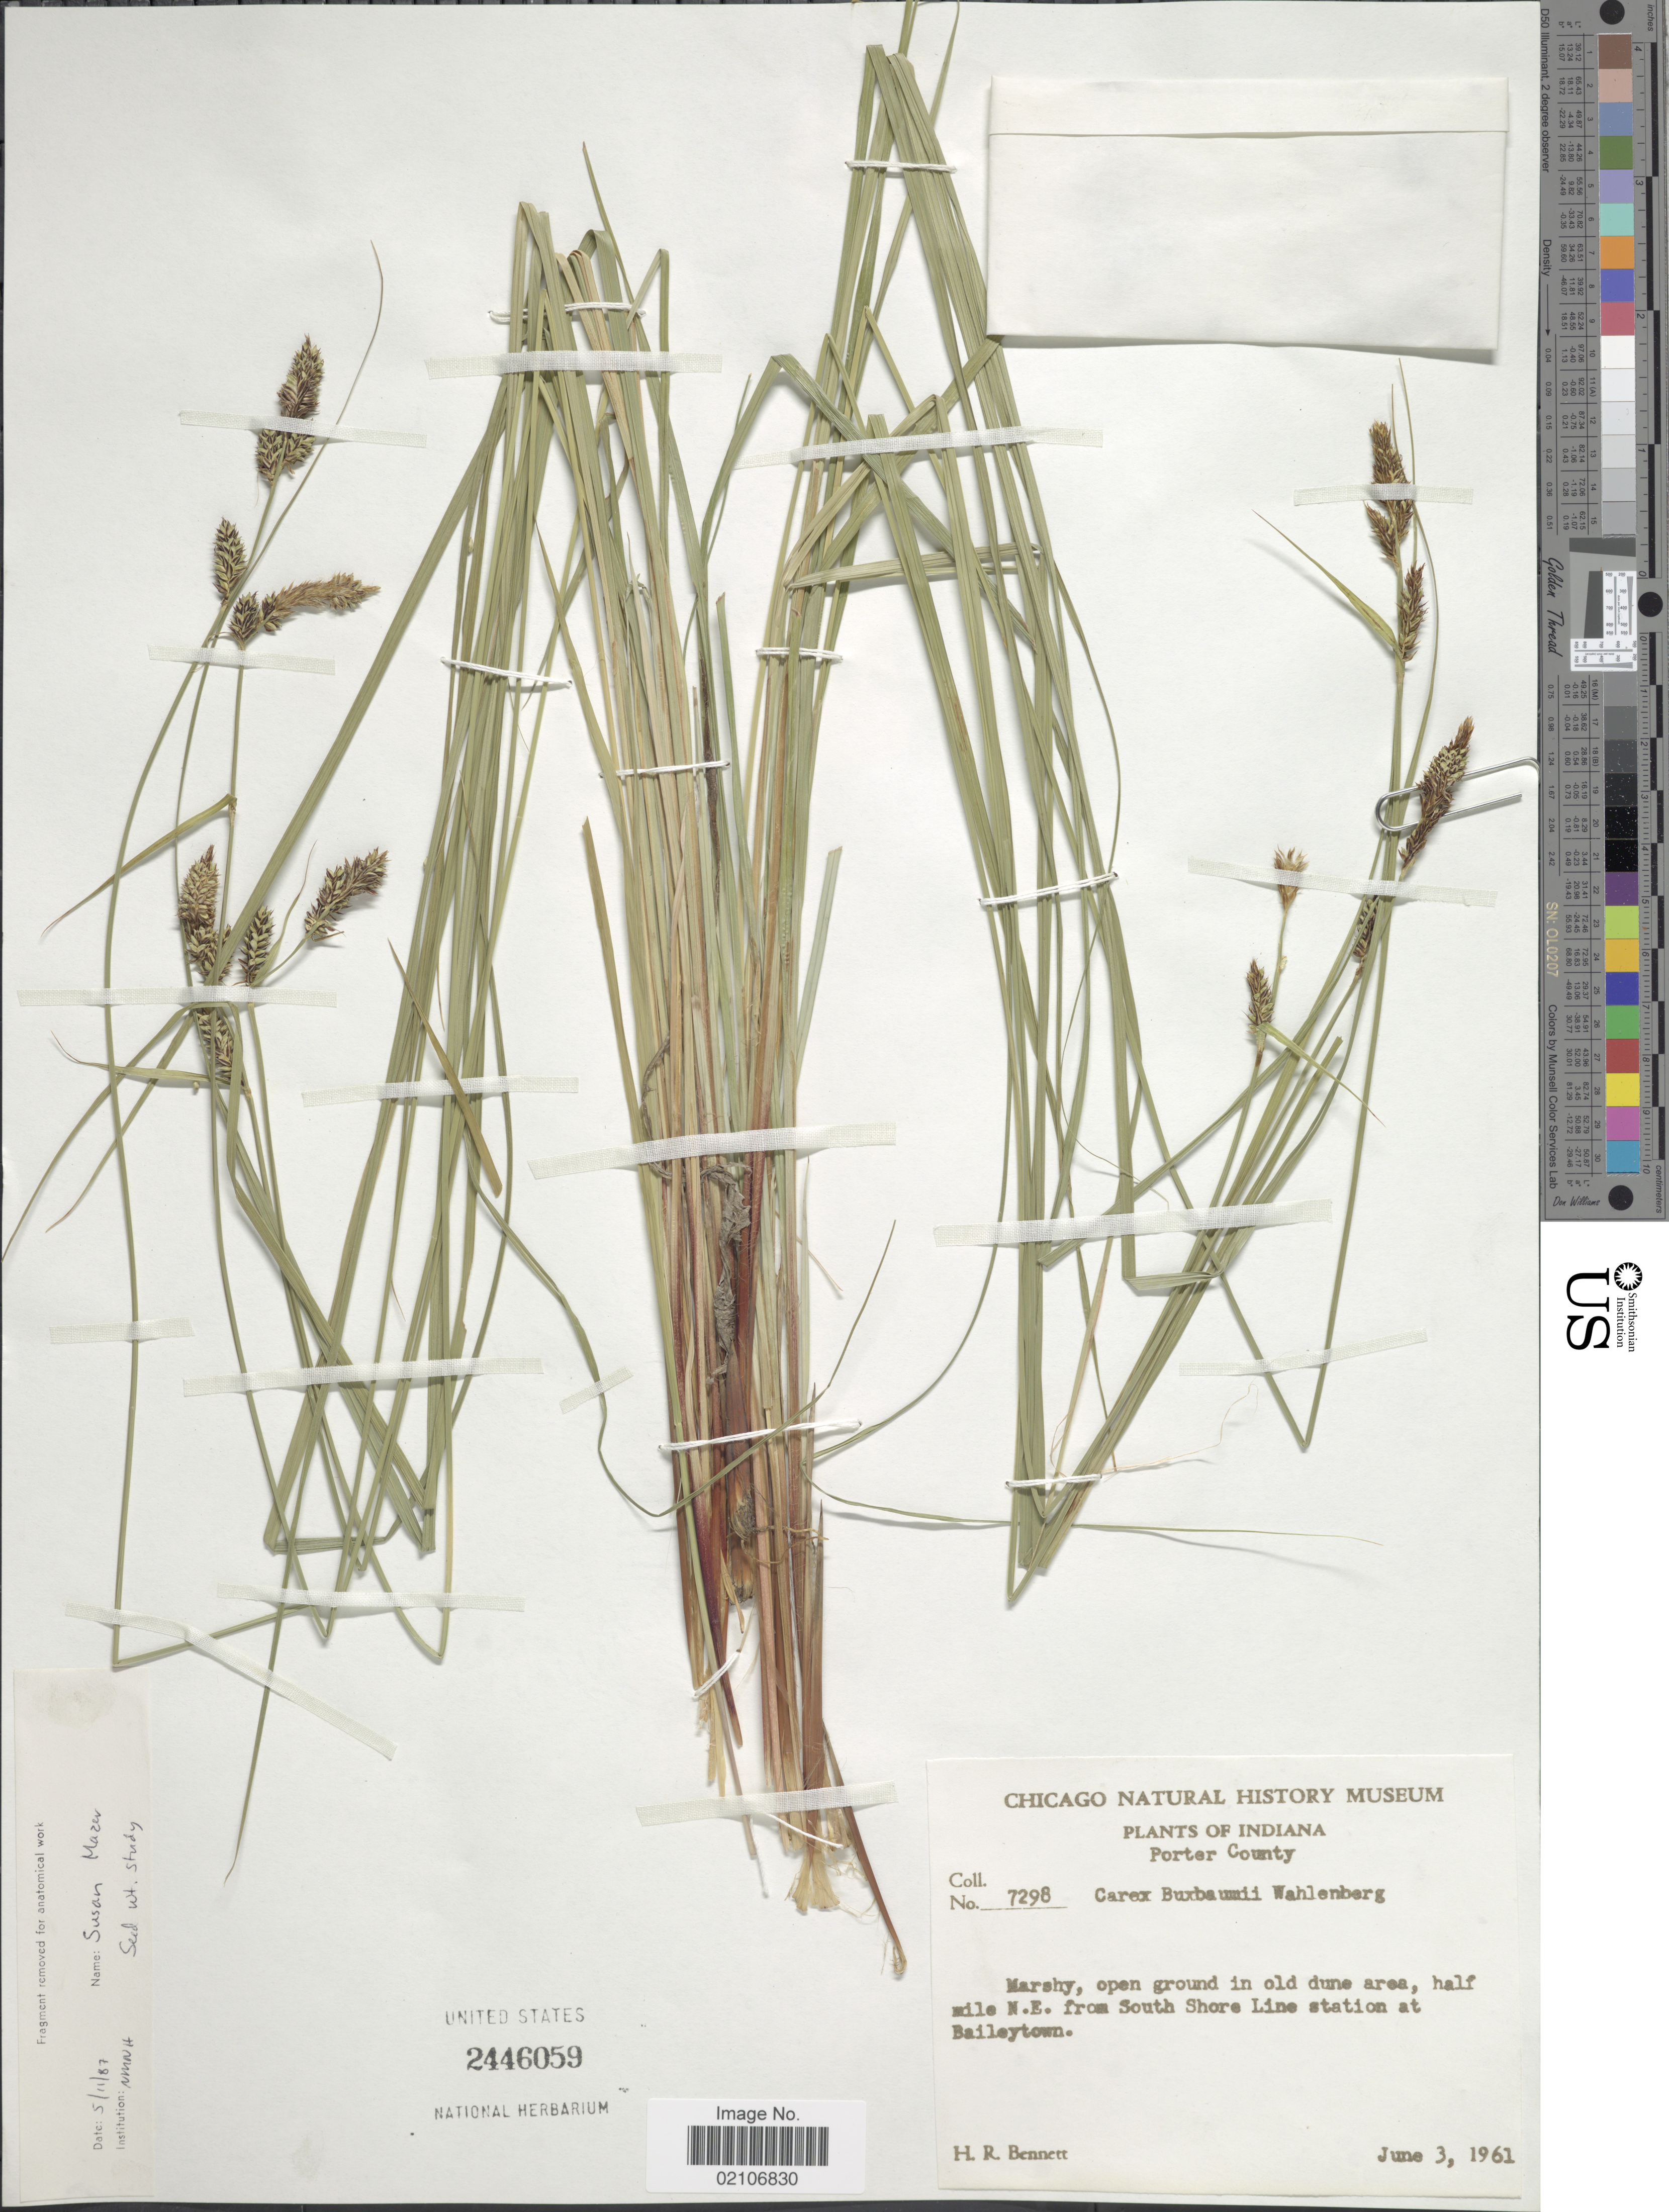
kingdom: Plantae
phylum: Tracheophyta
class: Liliopsida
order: Poales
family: Cyperaceae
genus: Carex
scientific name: Carex buxbaumii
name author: Wahlenb.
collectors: H. R. Bennett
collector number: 7298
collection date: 1961-06-03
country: United States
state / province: Indiana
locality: Indiana. Porter County. Half mile N.E. from South Shore Line station at Baileytown.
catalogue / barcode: US 2446059